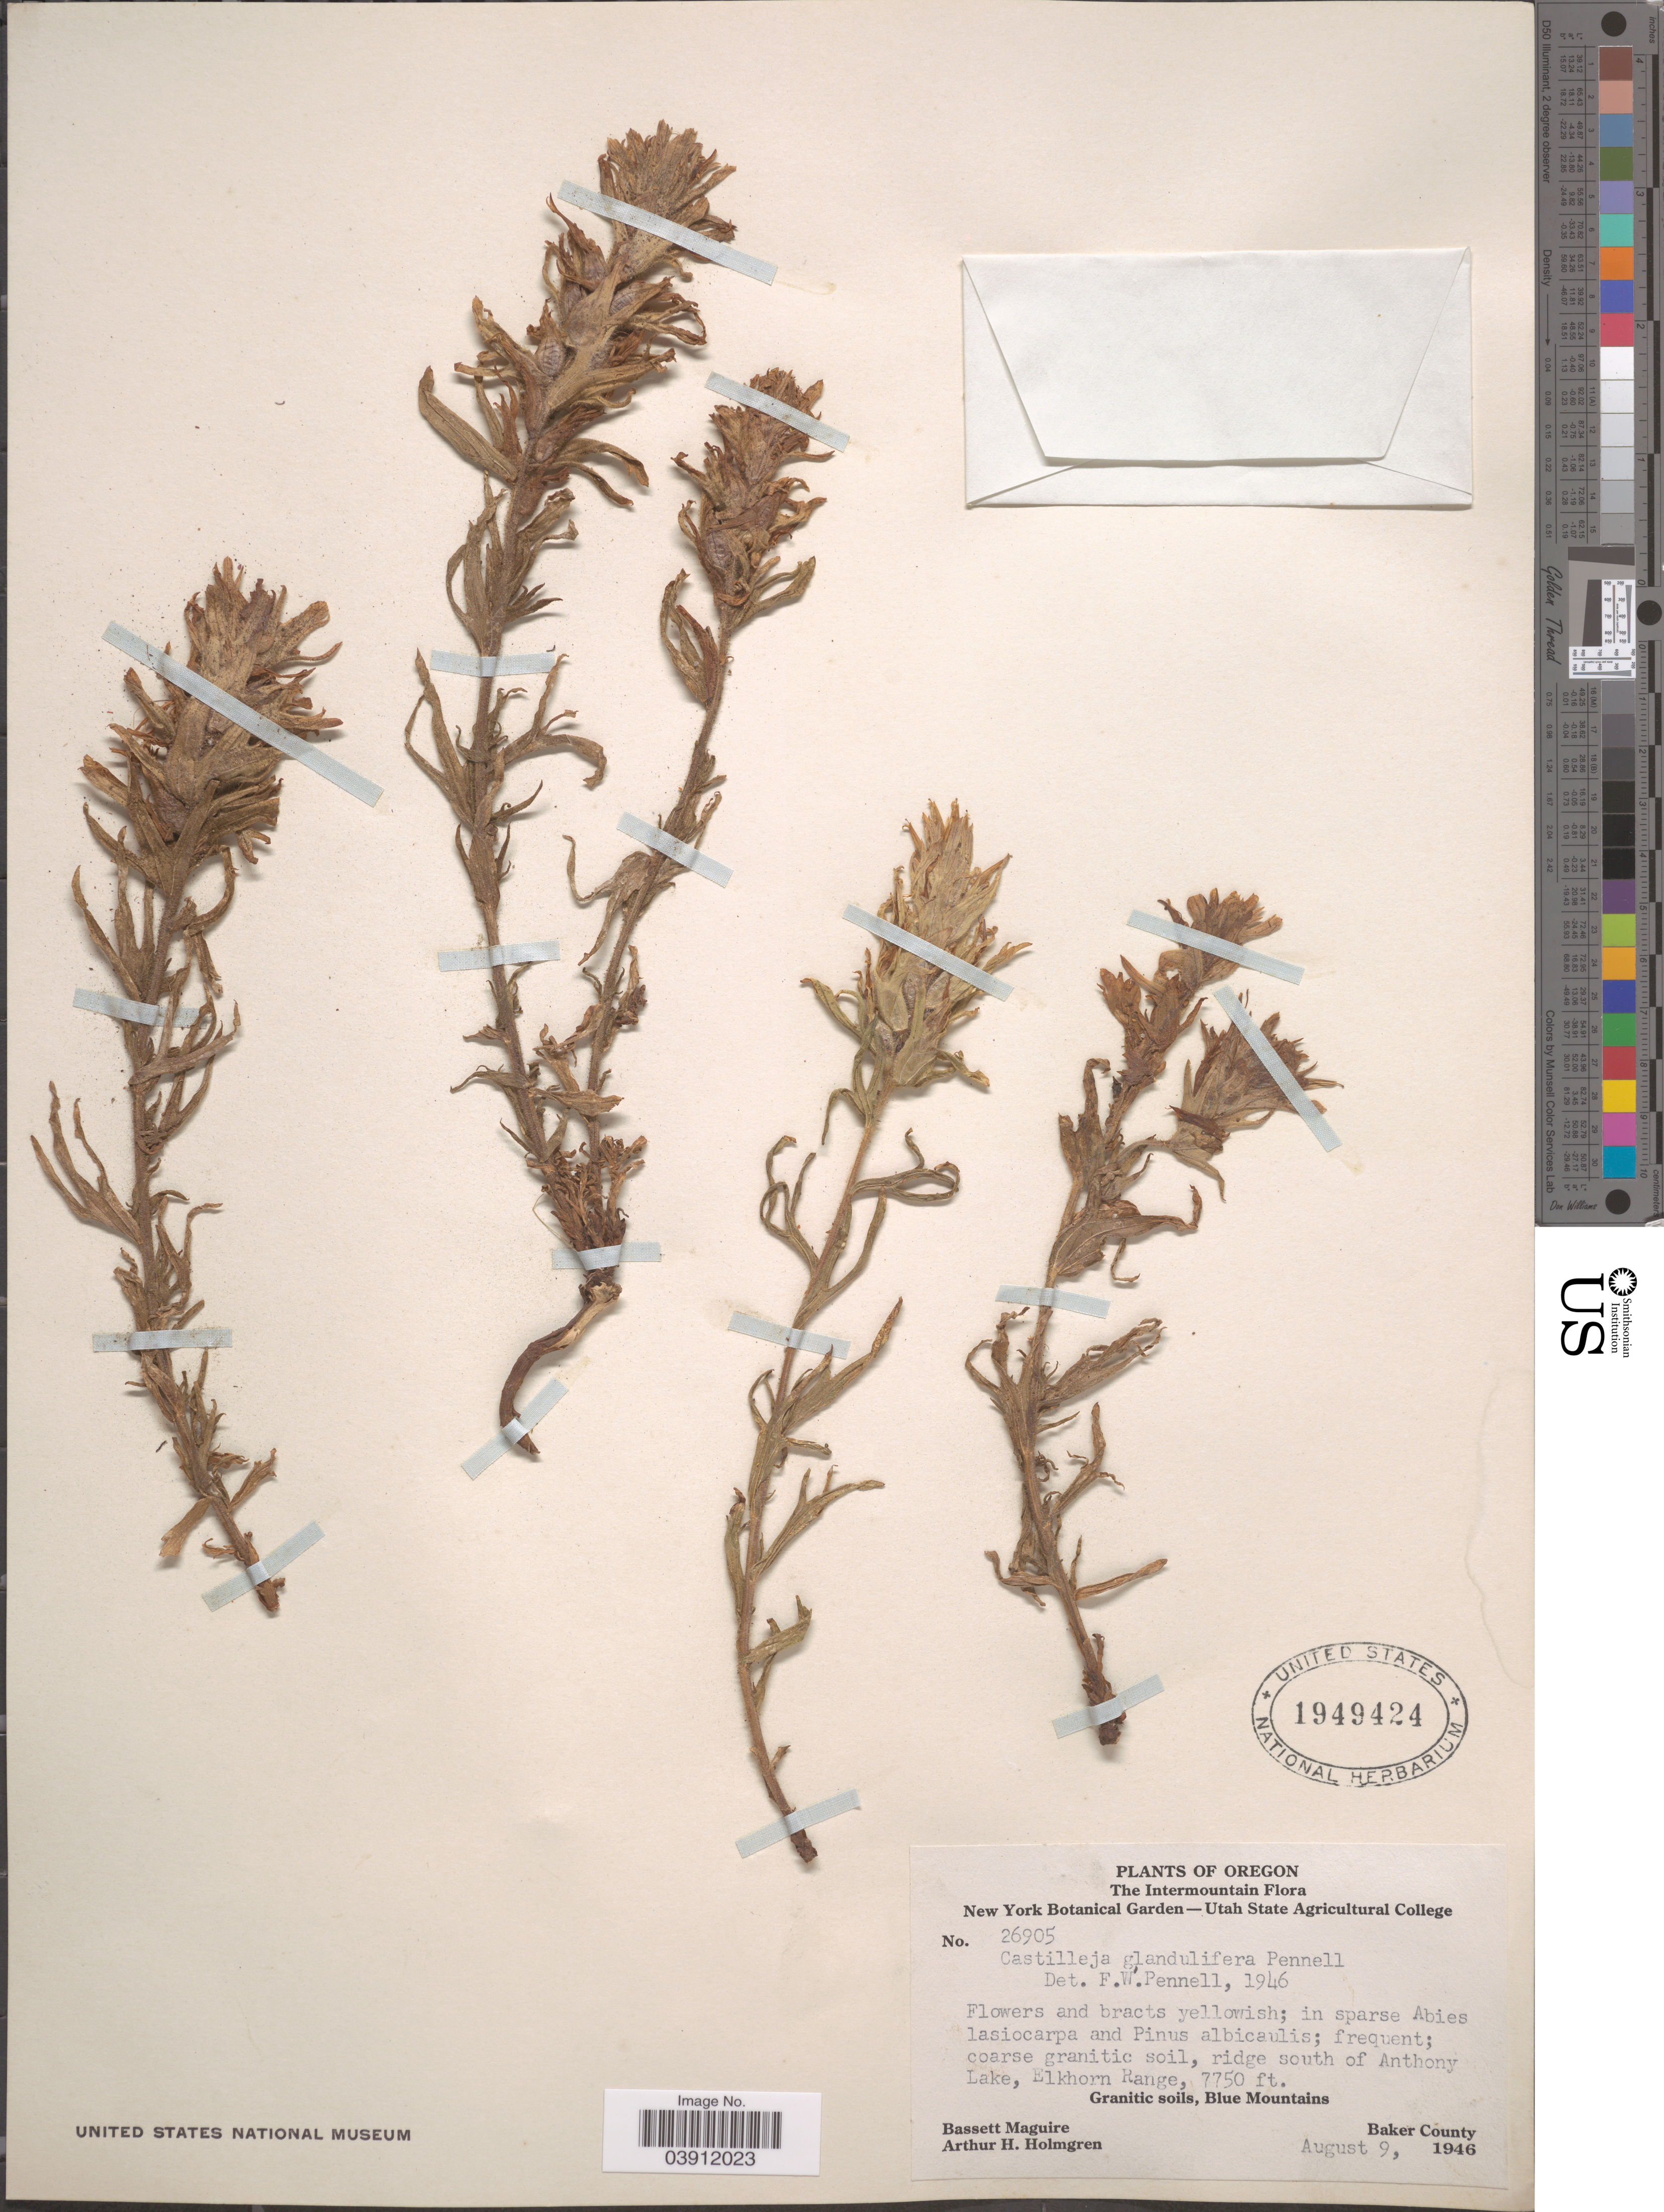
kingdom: Plantae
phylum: Tracheophyta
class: Magnoliopsida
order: Lamiales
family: Orobanchaceae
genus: Castilleja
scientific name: Castilleja glandulifera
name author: Pennell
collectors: B. Maguire & A. H. Holmgren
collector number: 26905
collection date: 1946-08-09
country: United States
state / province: Oregon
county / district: Baker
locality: The Intermountain. Ridge south of Anthony Lake, Elkhorn Range, Blue Mountains, Baker County.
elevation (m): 2362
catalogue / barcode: US 1949424